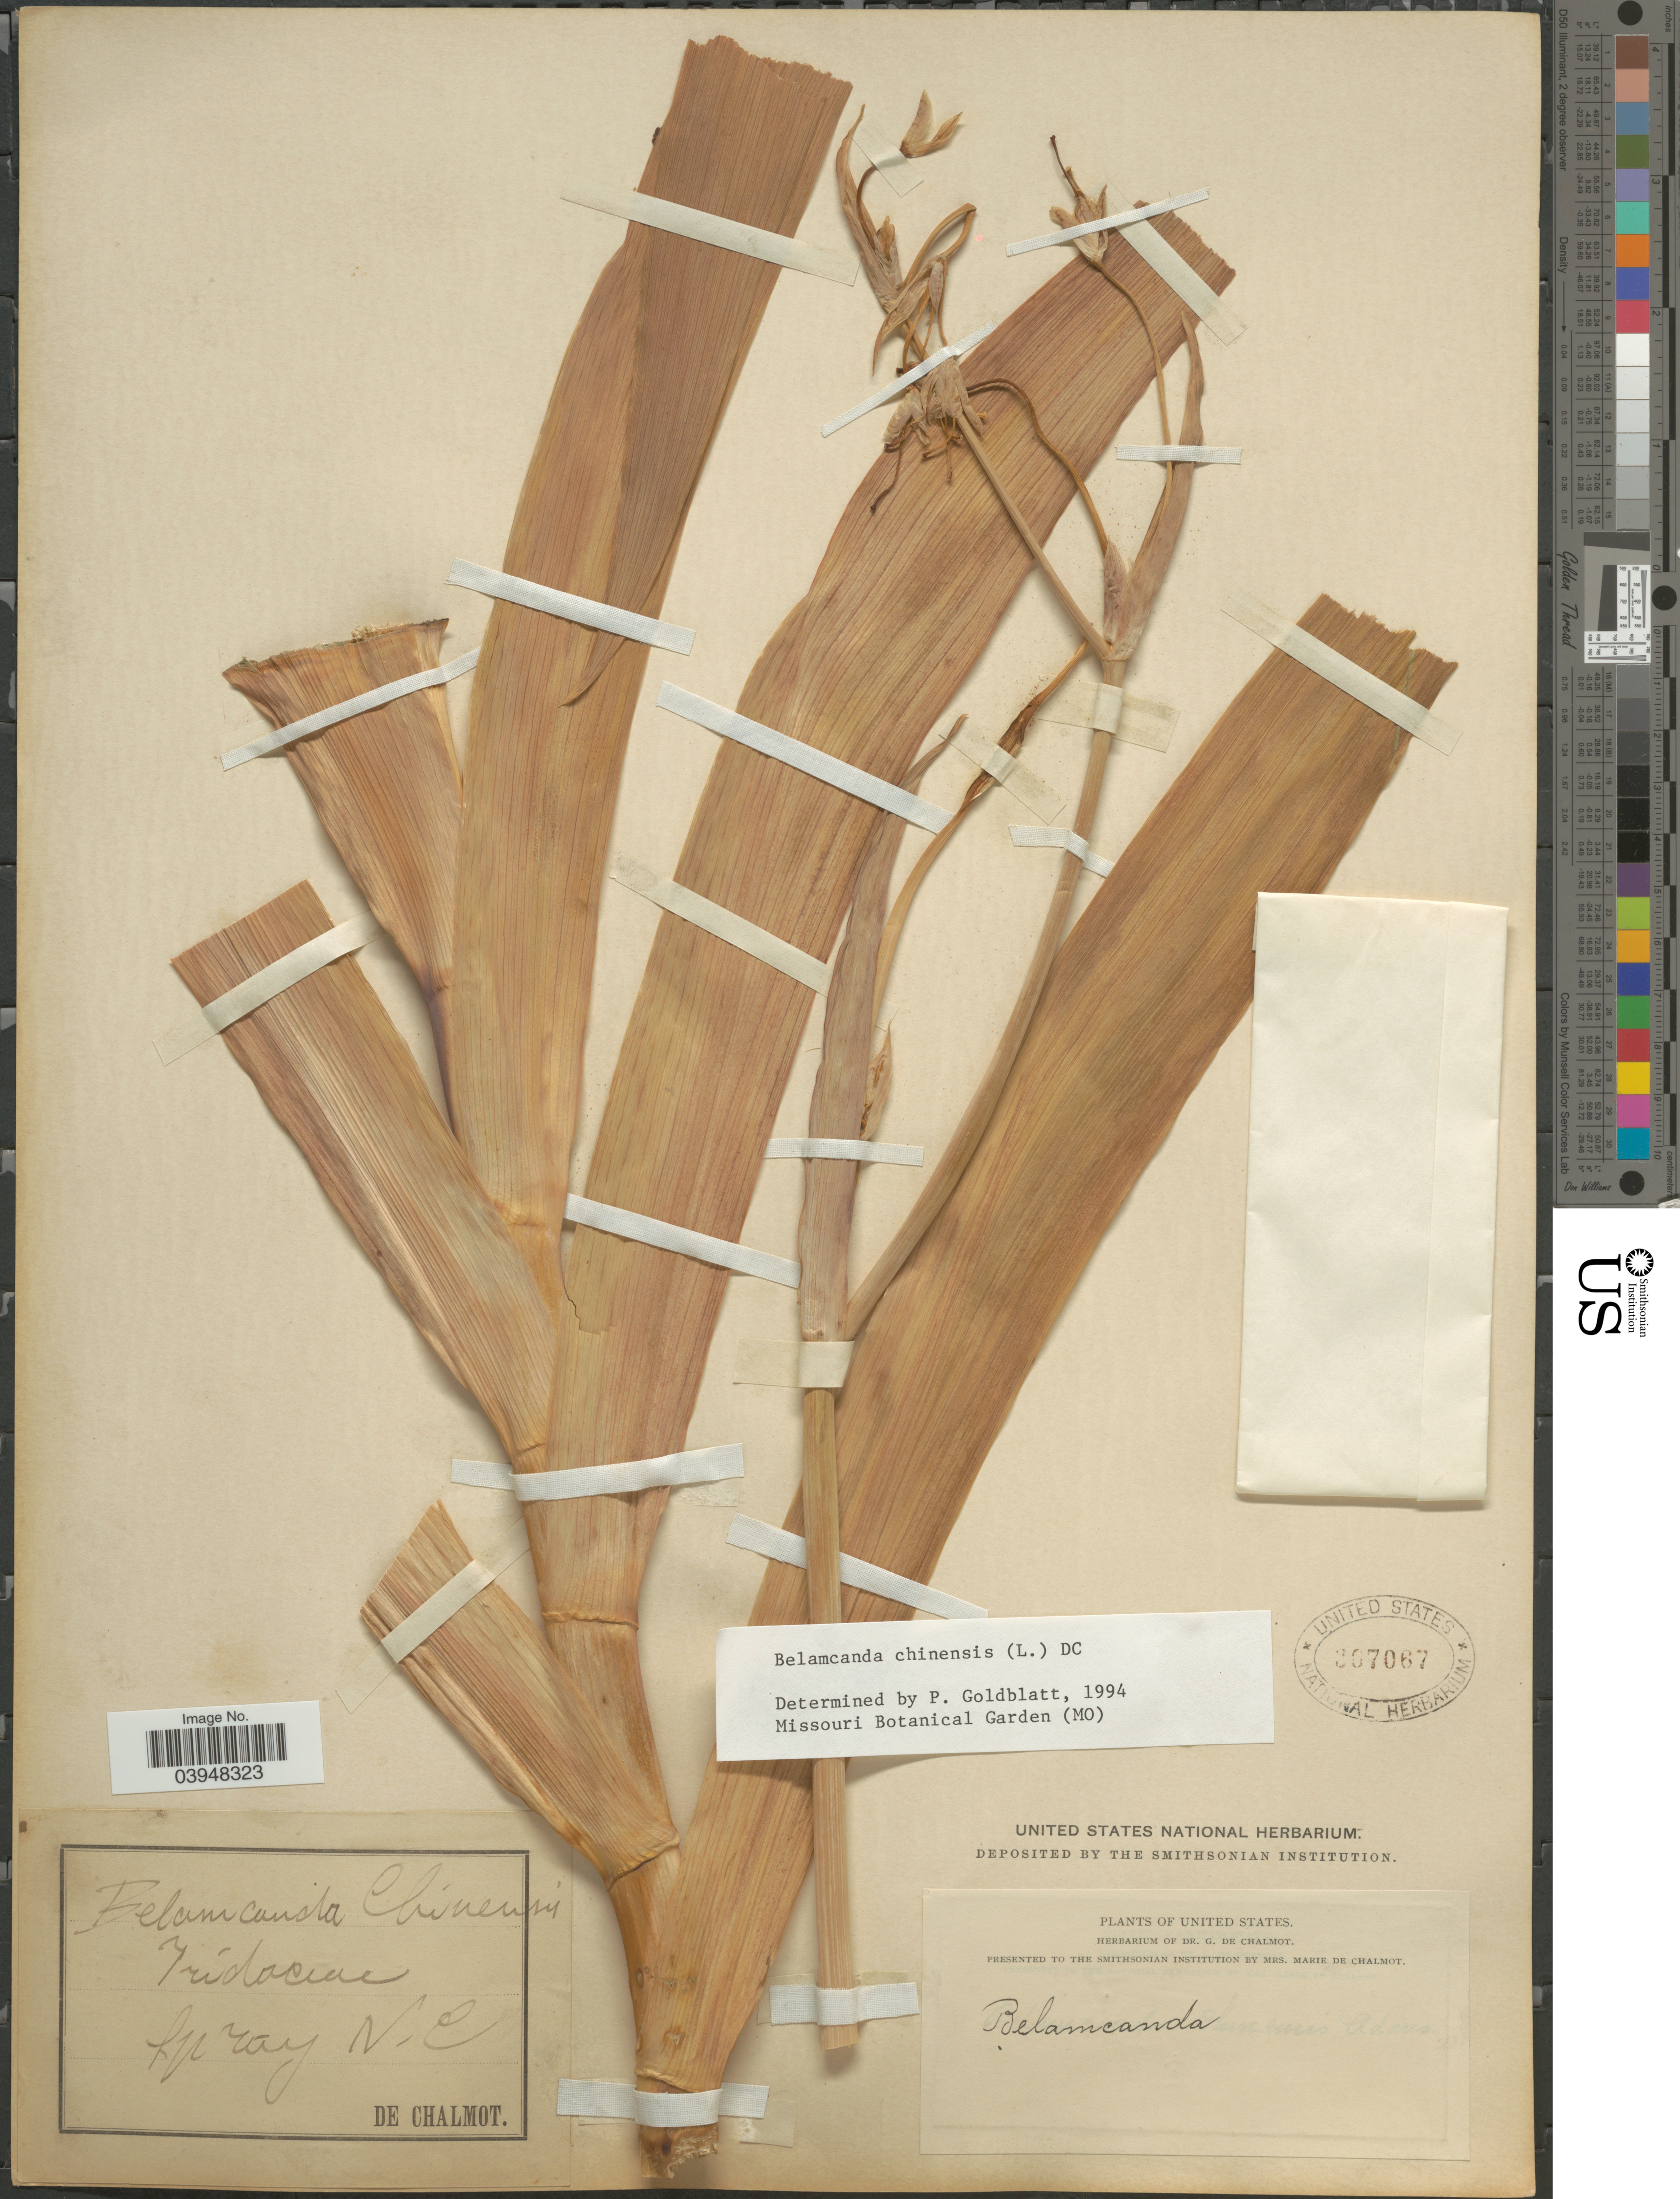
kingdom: Plantae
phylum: Tracheophyta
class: Liliopsida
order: Asparagales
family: Iridaceae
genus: Iris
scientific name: Iris domestica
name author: (L.) Goldblatt & Mabb.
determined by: Strong, Mark T., (BOT), Smithsonian Institution - National Museum of Natural History (UNITED STATES)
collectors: G. de Chalmot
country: United States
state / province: North Carolina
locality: Spray.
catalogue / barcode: US 367067